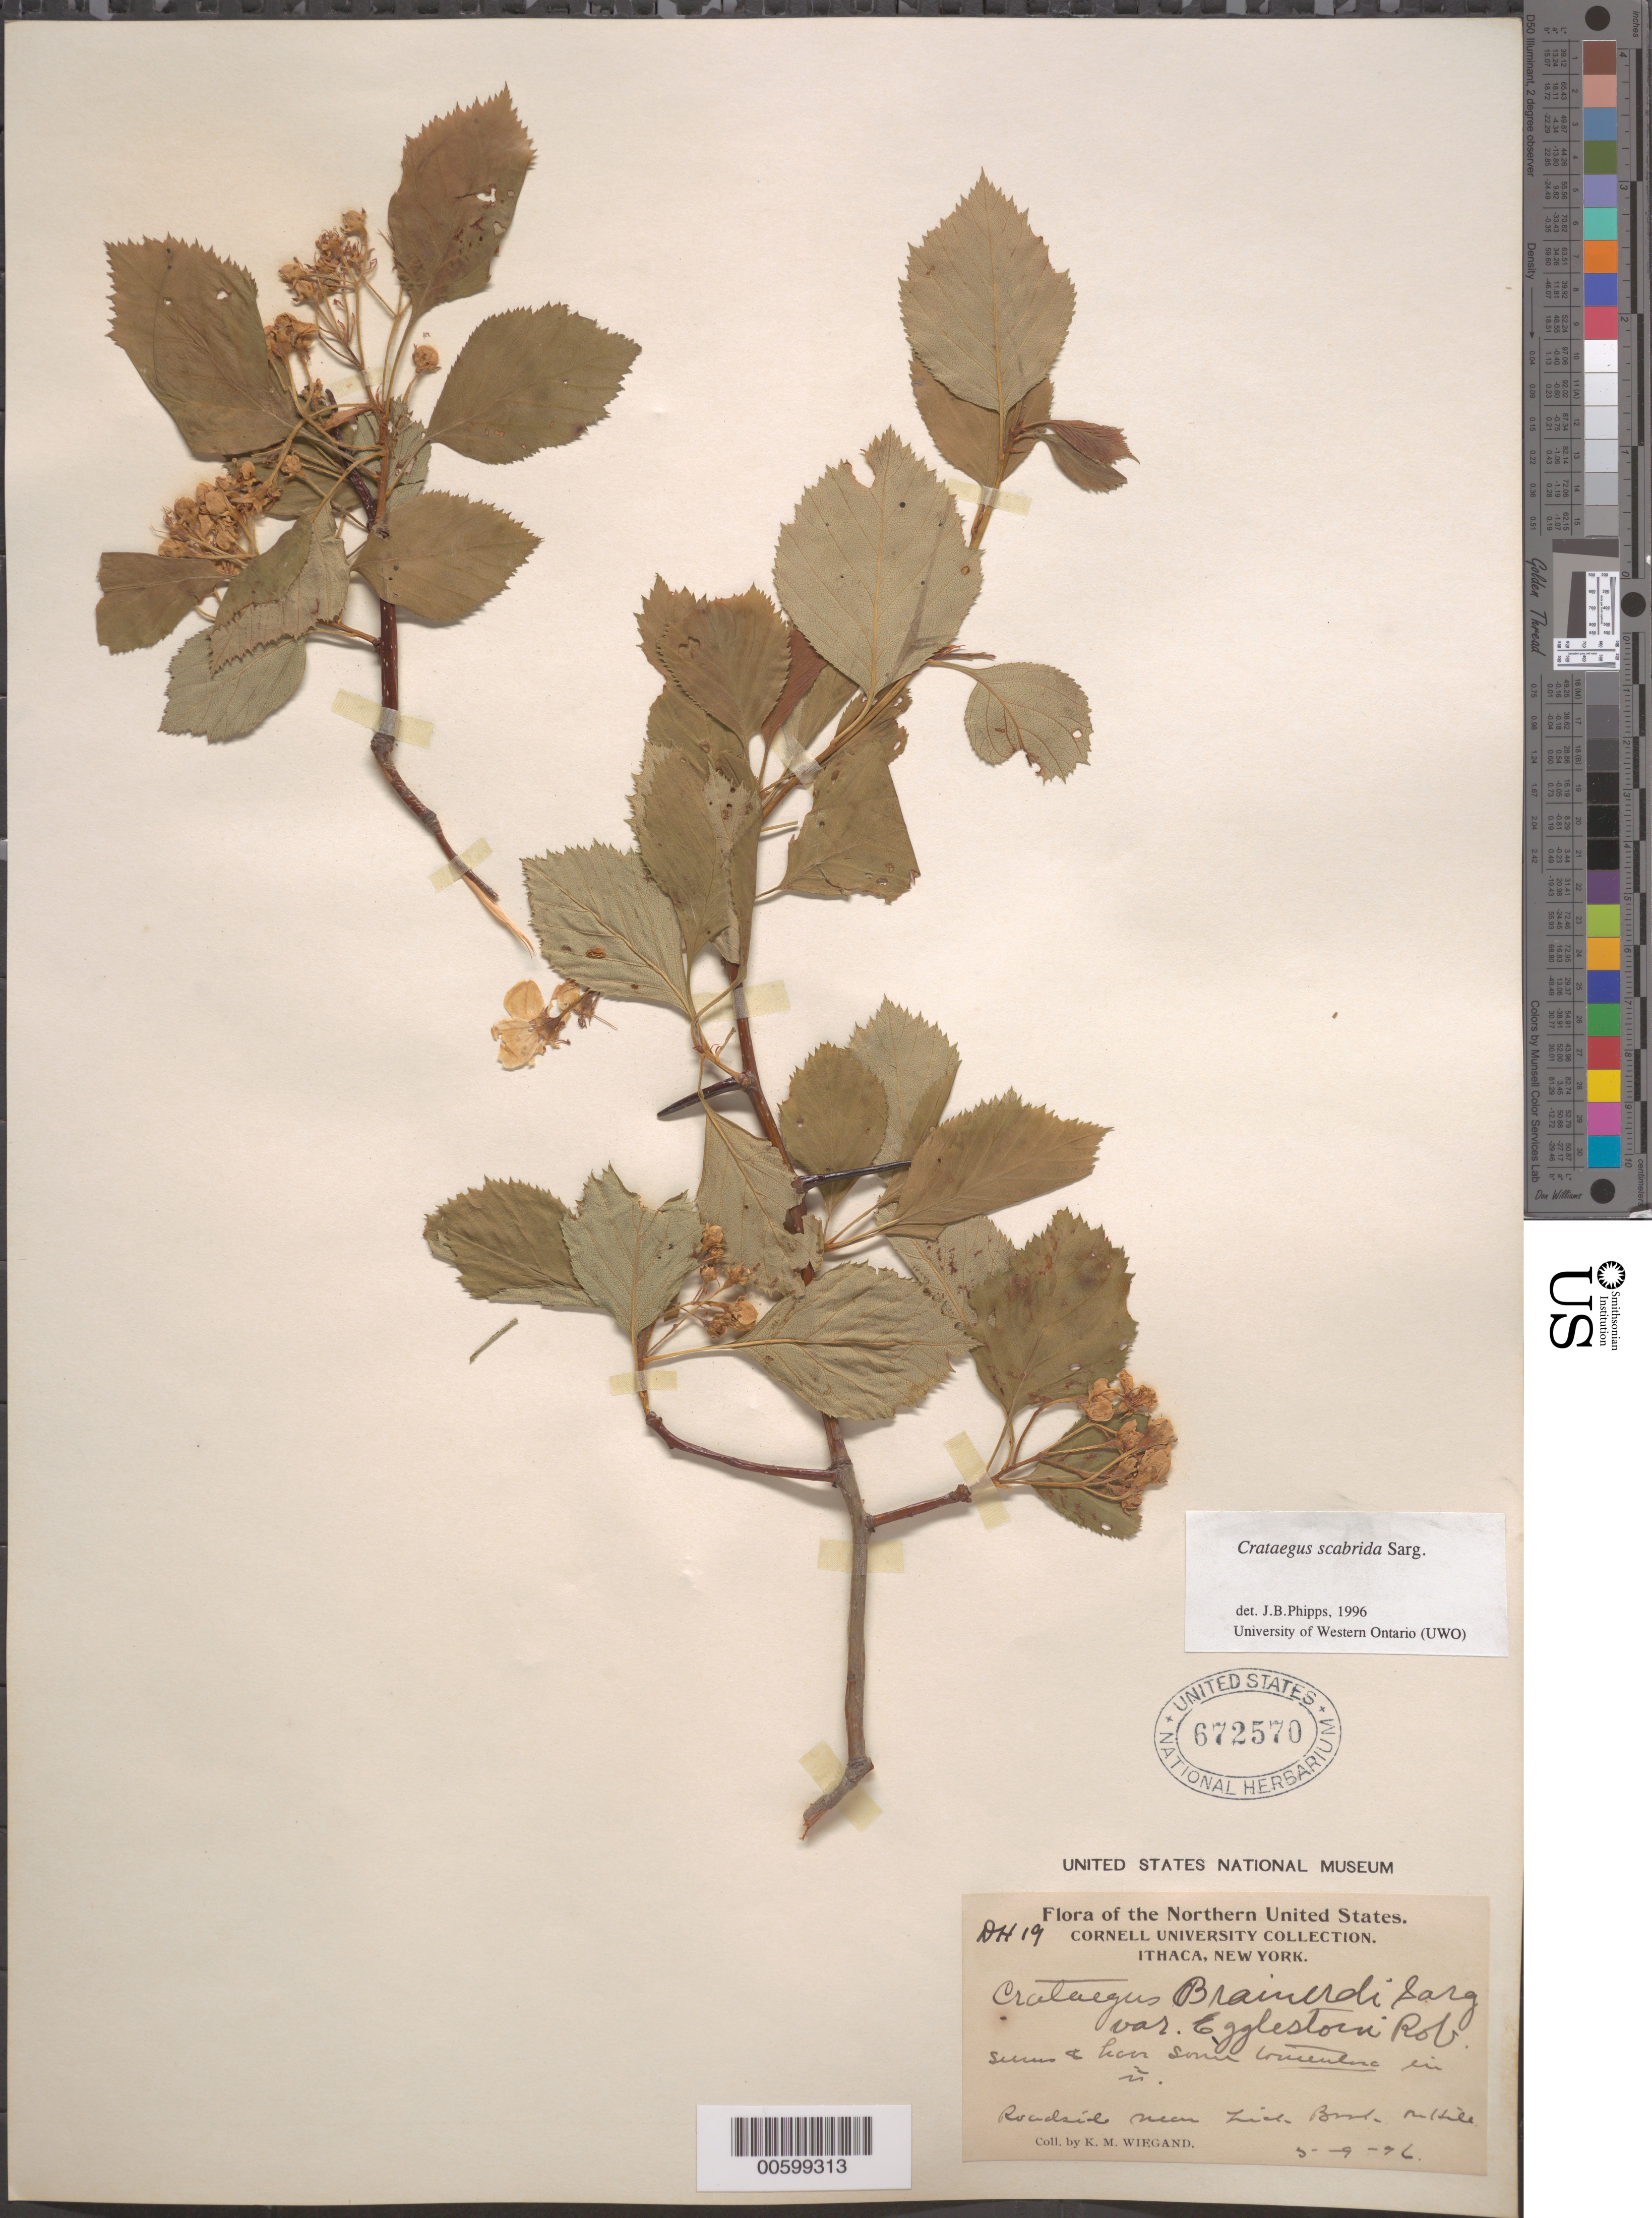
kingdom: Plantae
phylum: Tracheophyta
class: Magnoliopsida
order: Rosales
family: Rosaceae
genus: Crataegus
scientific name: Crataegus scabrida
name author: Sarg.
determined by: Phipps, James B., (UWO), University of Western Ontario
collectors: K. M. Wiegand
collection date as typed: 09 May 1896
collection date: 1896-05-09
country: United States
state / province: New York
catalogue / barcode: US 672570